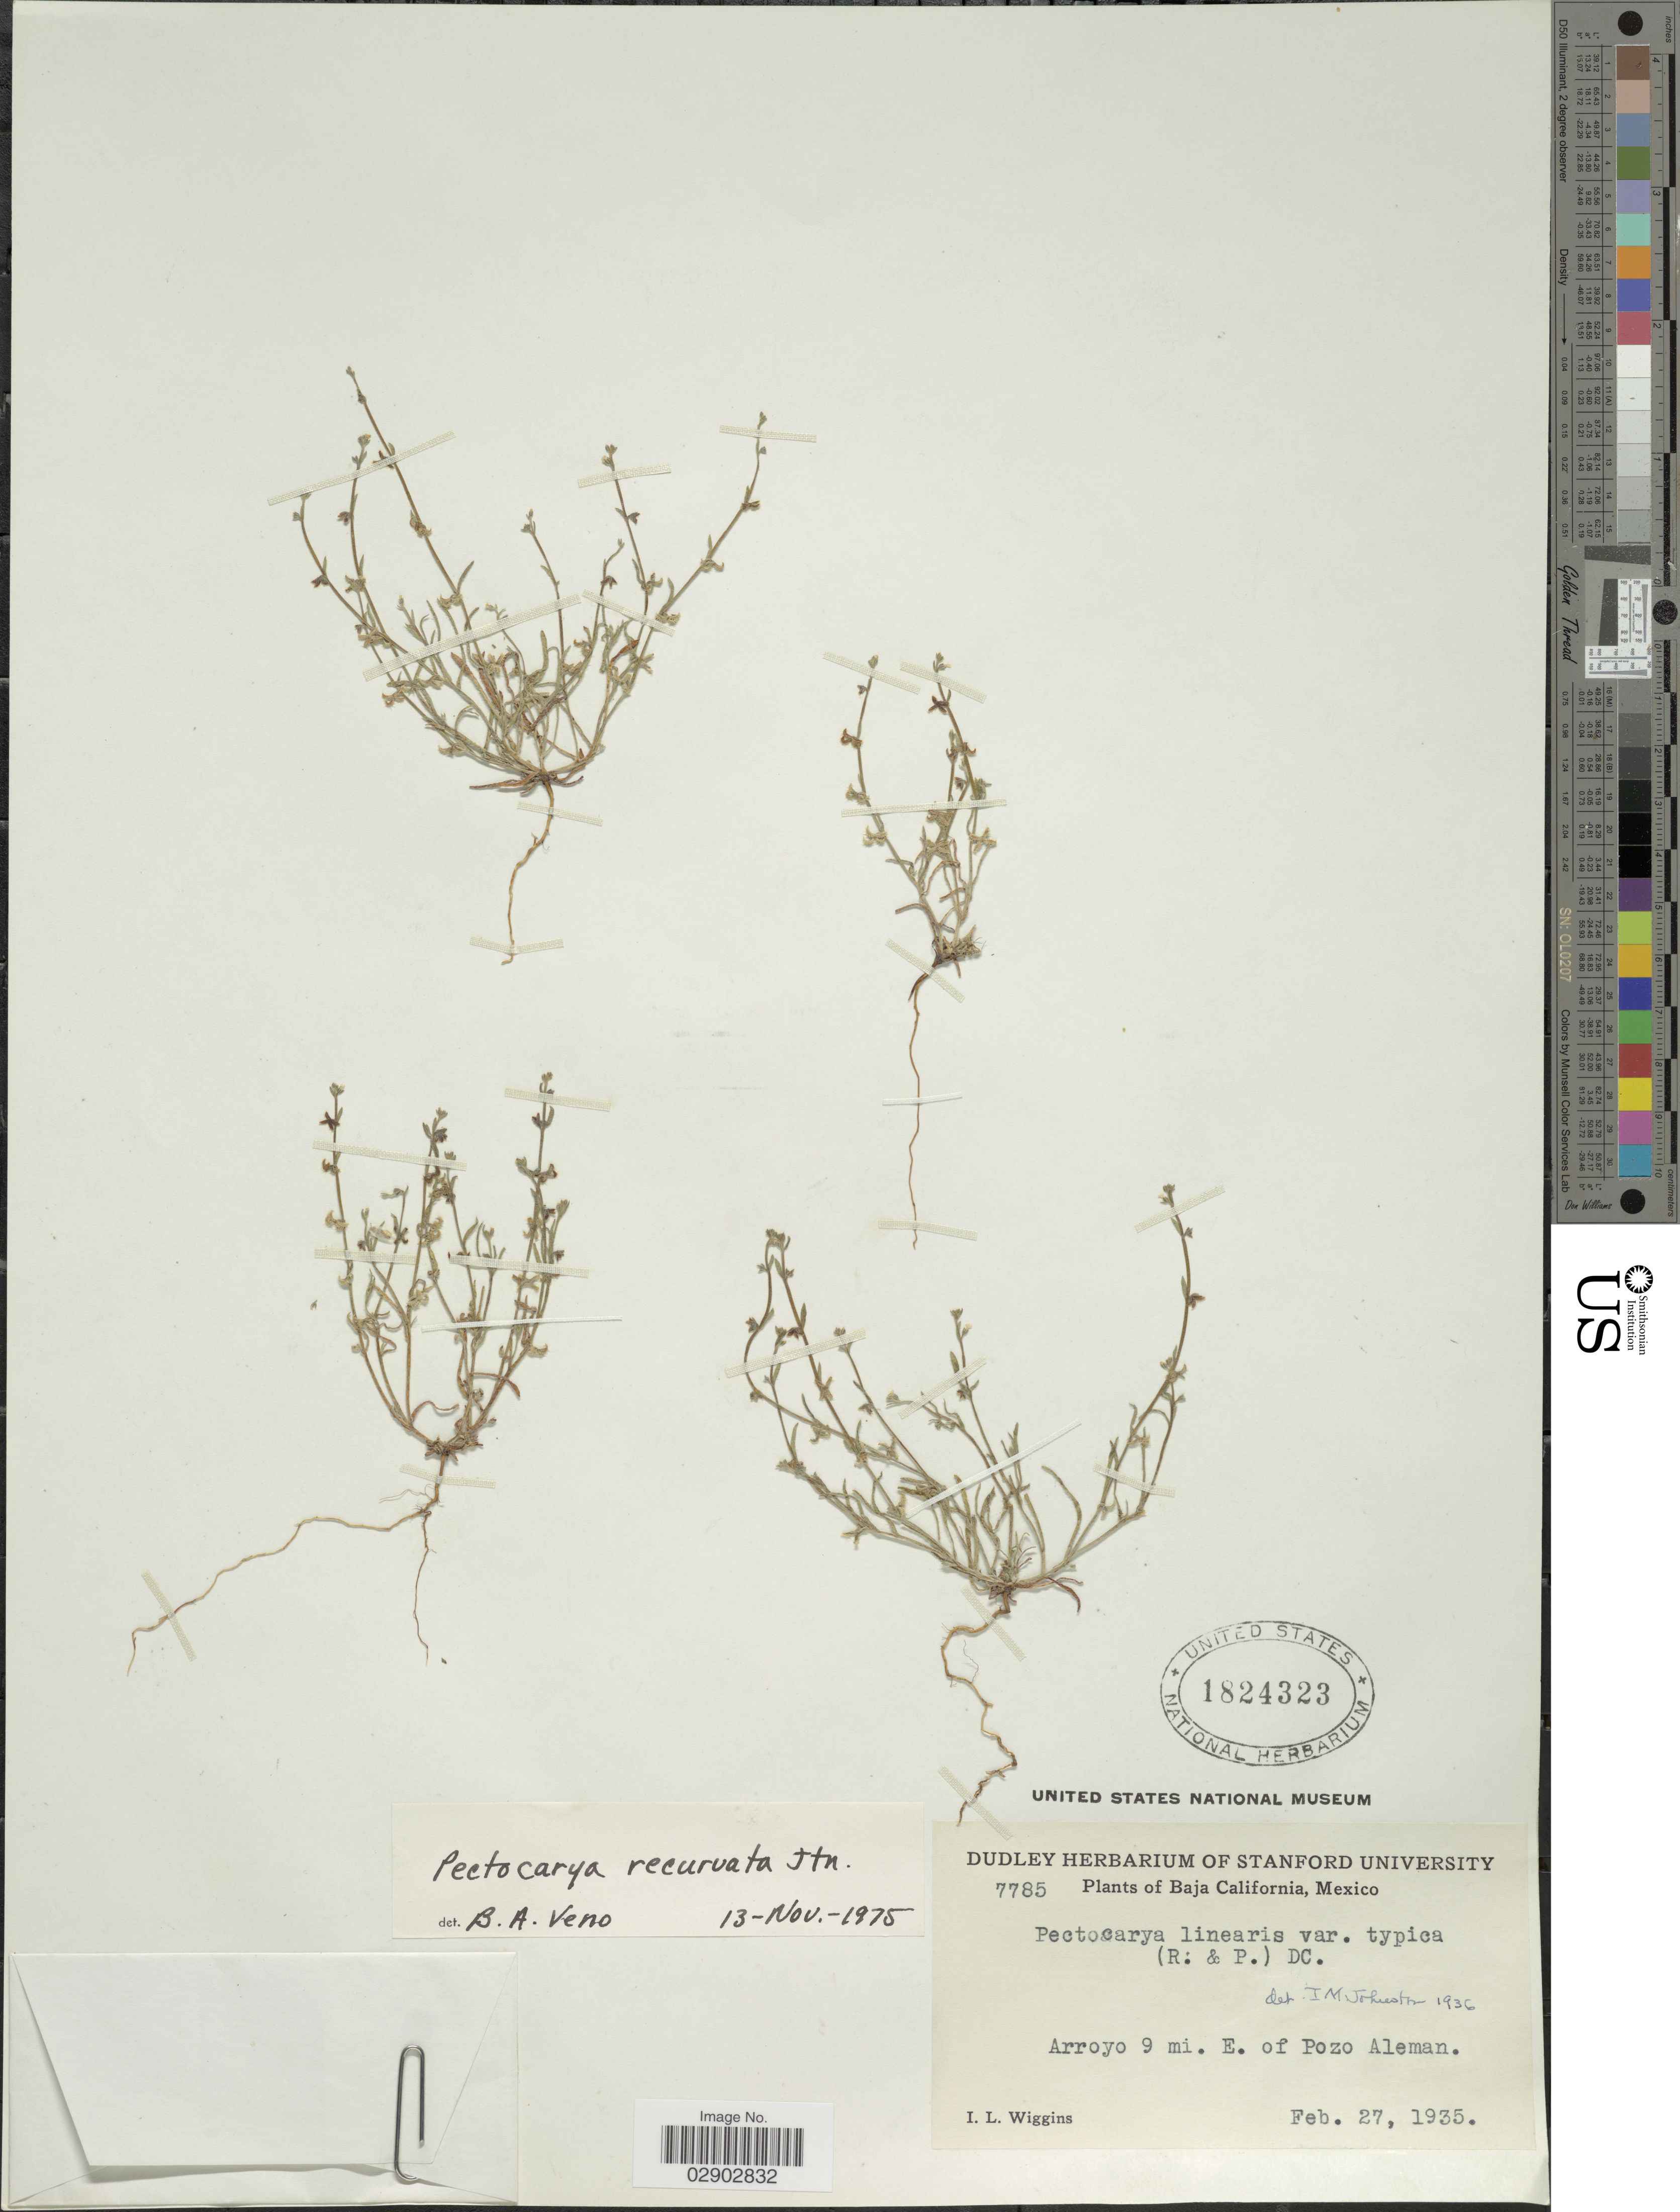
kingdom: Plantae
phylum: Tracheophyta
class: Magnoliopsida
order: Boraginales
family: Boraginaceae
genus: Pectocarya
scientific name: Pectocarya recurvata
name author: I.M. Johnst.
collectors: I. L. Wiggins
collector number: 7785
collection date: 1935-02-27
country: Mexico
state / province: Baja California Norte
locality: Arroyo 9 mi. E. of Pozo Aleman.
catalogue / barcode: US 1824323